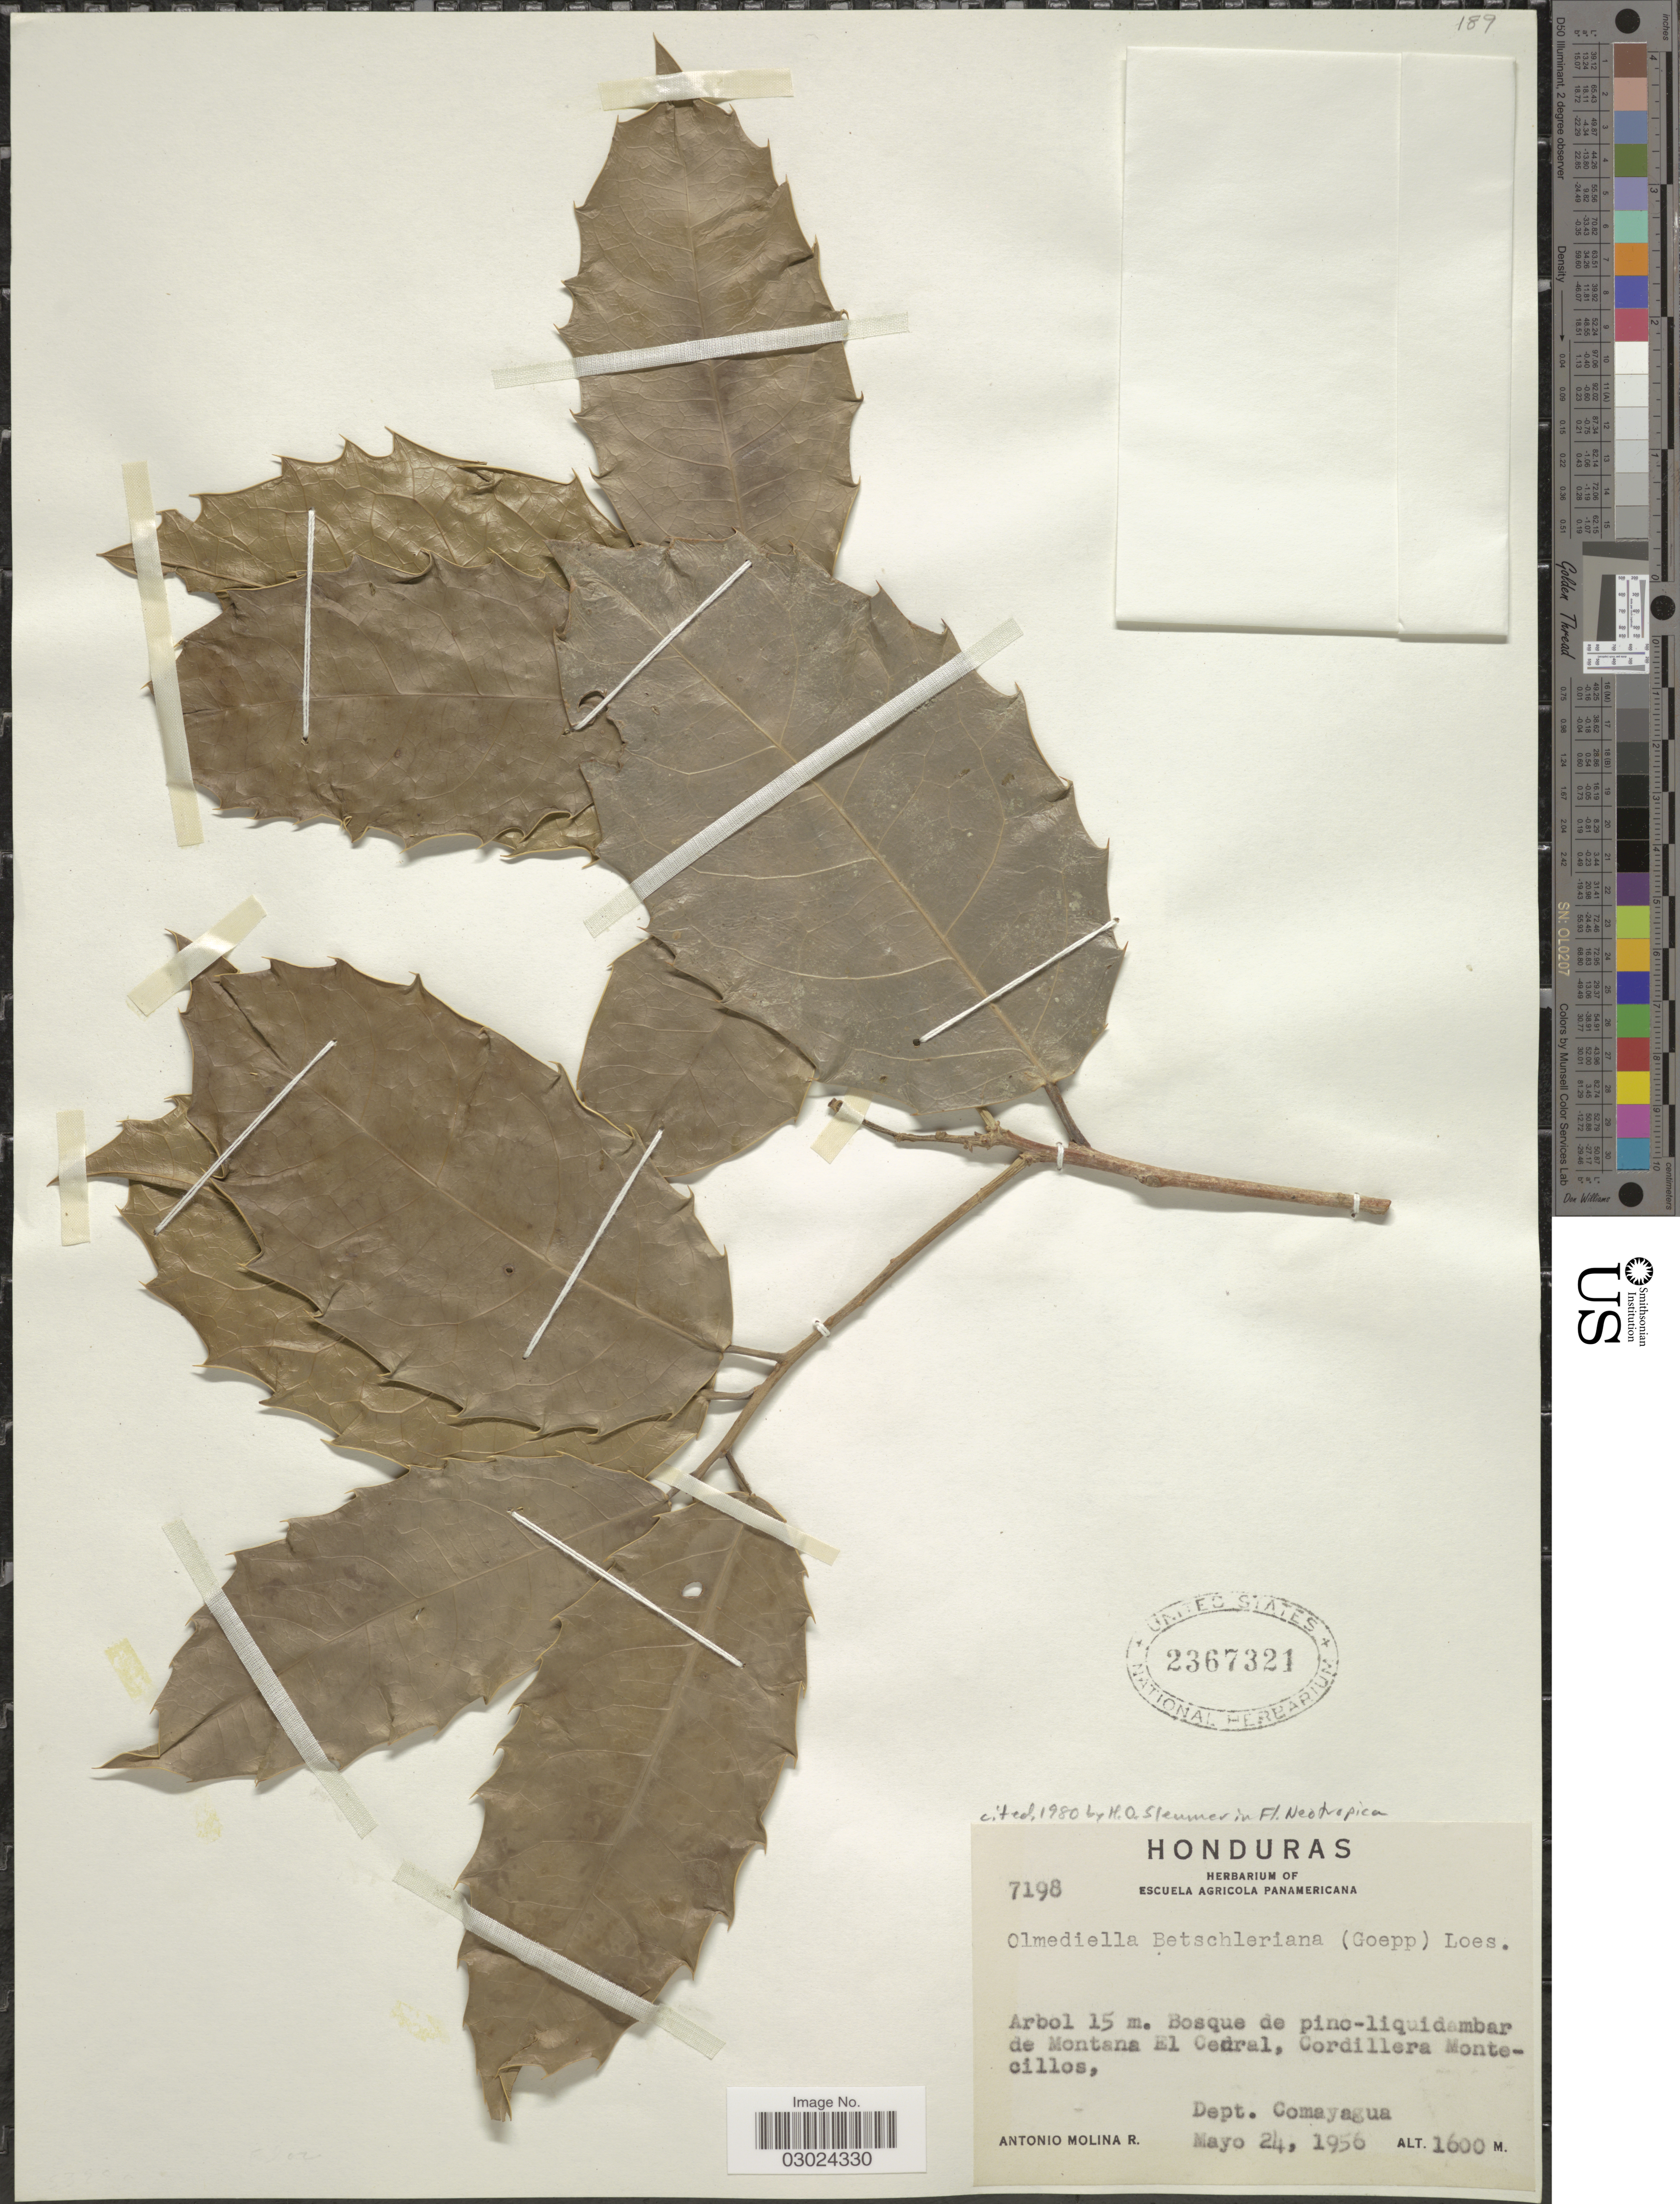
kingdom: Plantae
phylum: Tracheophyta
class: Magnoliopsida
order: Malpighiales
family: Salicaceae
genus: Olmediella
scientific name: Olmediella betschleriana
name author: (Goeppert) Loes.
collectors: A. Molina R.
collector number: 7198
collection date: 1956-05-24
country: Honduras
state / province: Comayagua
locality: Bosque de pino-liquidambar de Montana El Cedral, Cordillera Montecillos, Dept. Comayagua.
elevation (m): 1600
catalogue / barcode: US 2367321